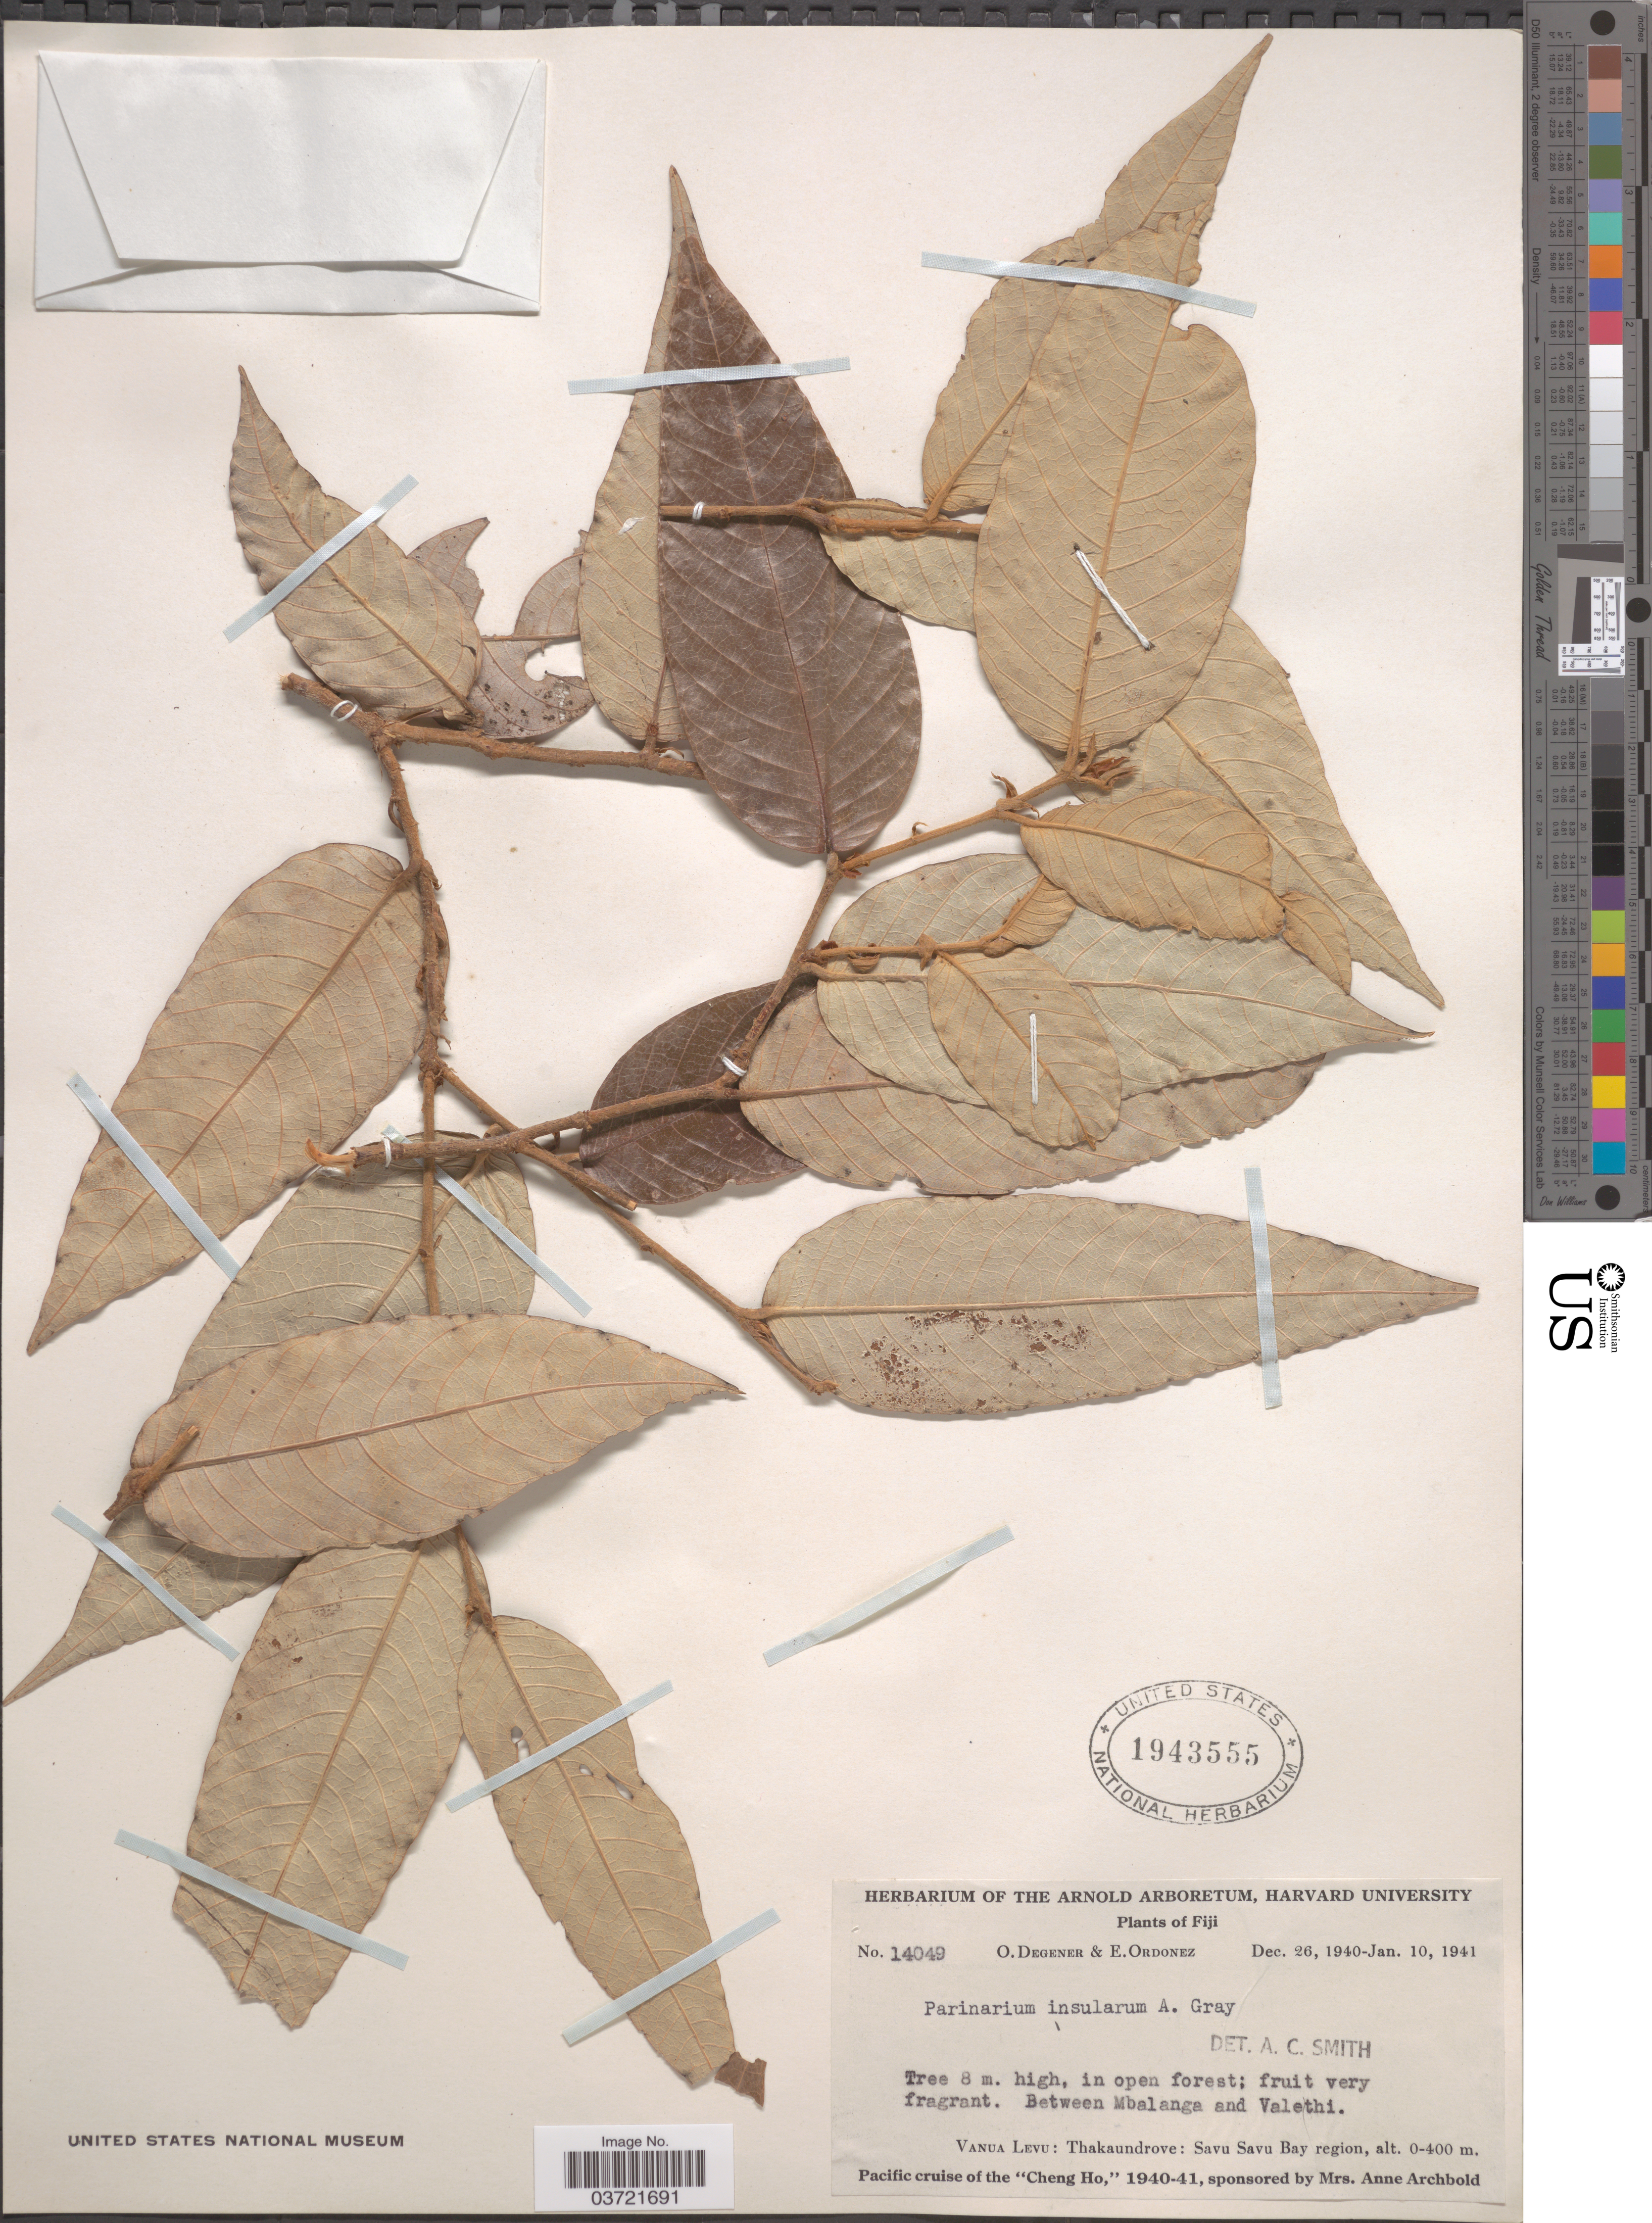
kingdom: Plantae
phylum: Tracheophyta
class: Magnoliopsida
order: Malpighiales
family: Chrysobalanaceae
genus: Parinari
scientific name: Parinari insularis A. Gray in Wilkes, as "insularum"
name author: A. Gray in Wilkes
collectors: O. Degener & E. Ordonez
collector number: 14049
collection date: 1940-12-26/1941-01-10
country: Fiji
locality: Between Mbalanga and Valethi. Vanua Levu: Thakaundrove: Savu Savu Bay region.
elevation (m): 0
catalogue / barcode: US 1943555